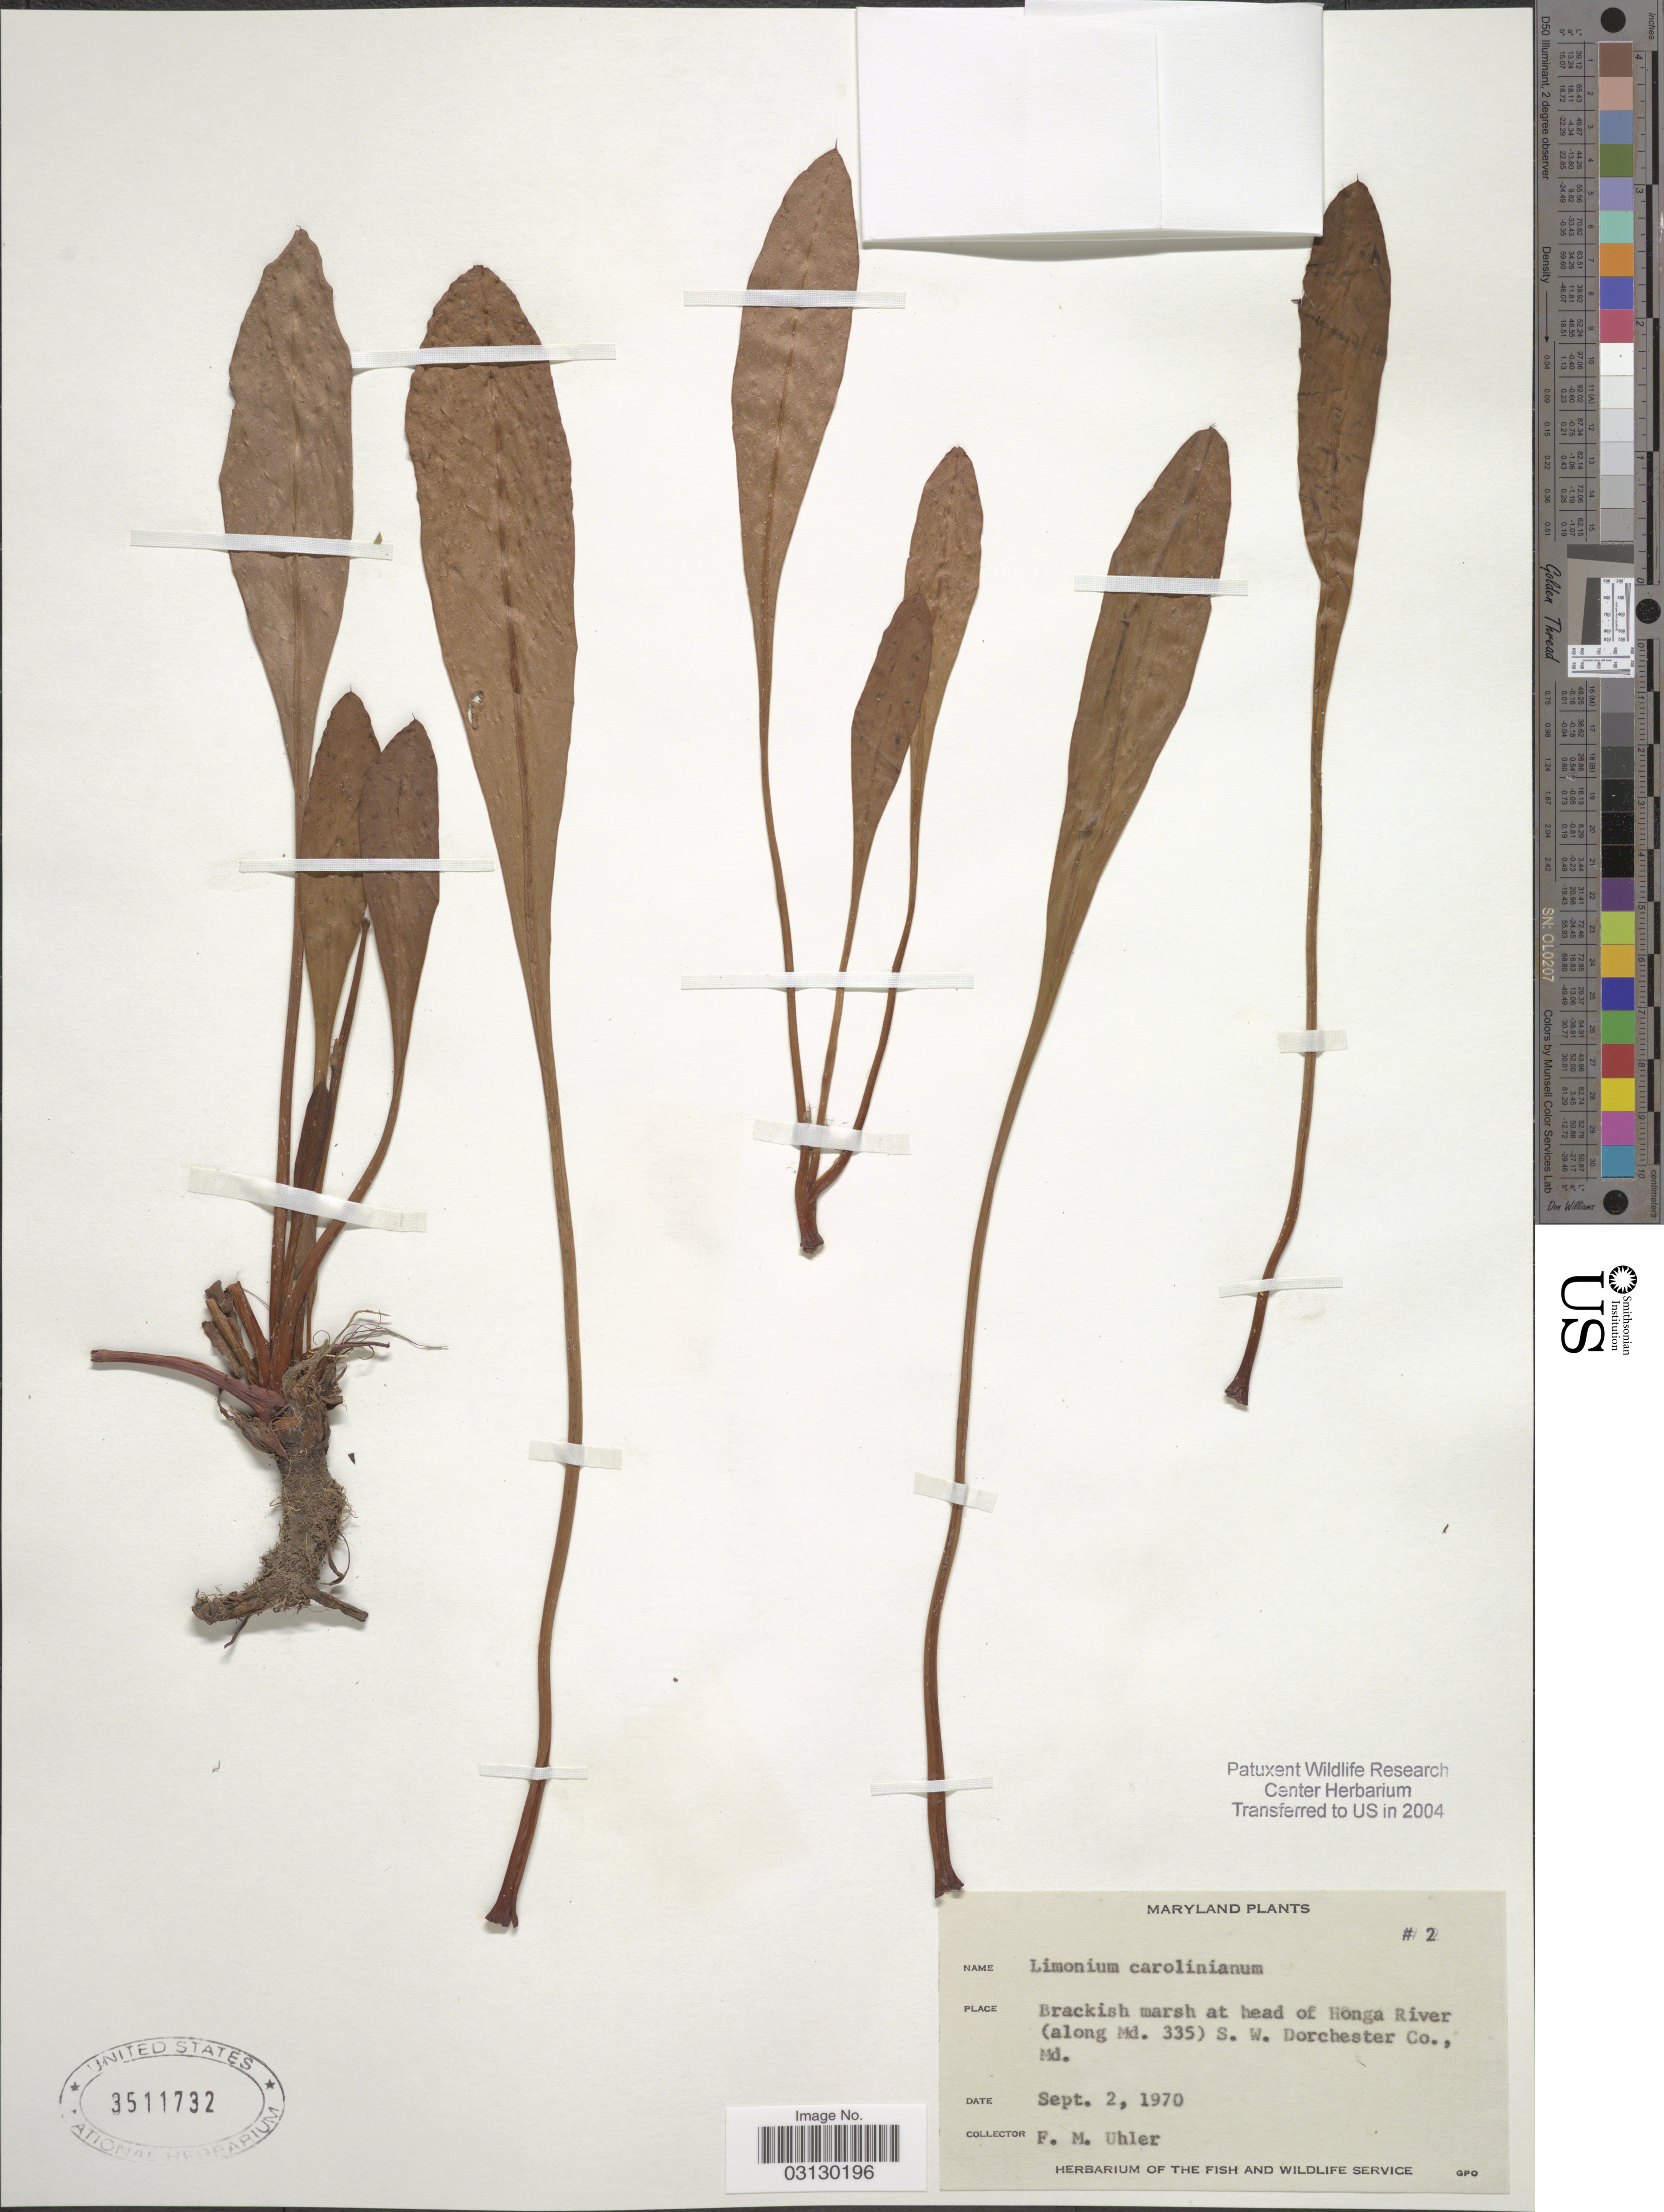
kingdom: Plantae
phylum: Tracheophyta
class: Magnoliopsida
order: Caryophyllales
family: Plumbaginaceae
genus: Limonium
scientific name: Limonium carolinianum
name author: (Walter) Britton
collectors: F. M. Uhler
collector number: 2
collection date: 1970-09-02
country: United States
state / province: Maryland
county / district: Dorchester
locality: Brackish marsh at head of Honga River (along Md. 335) S. W. Dorchester Co.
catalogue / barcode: US 3511732